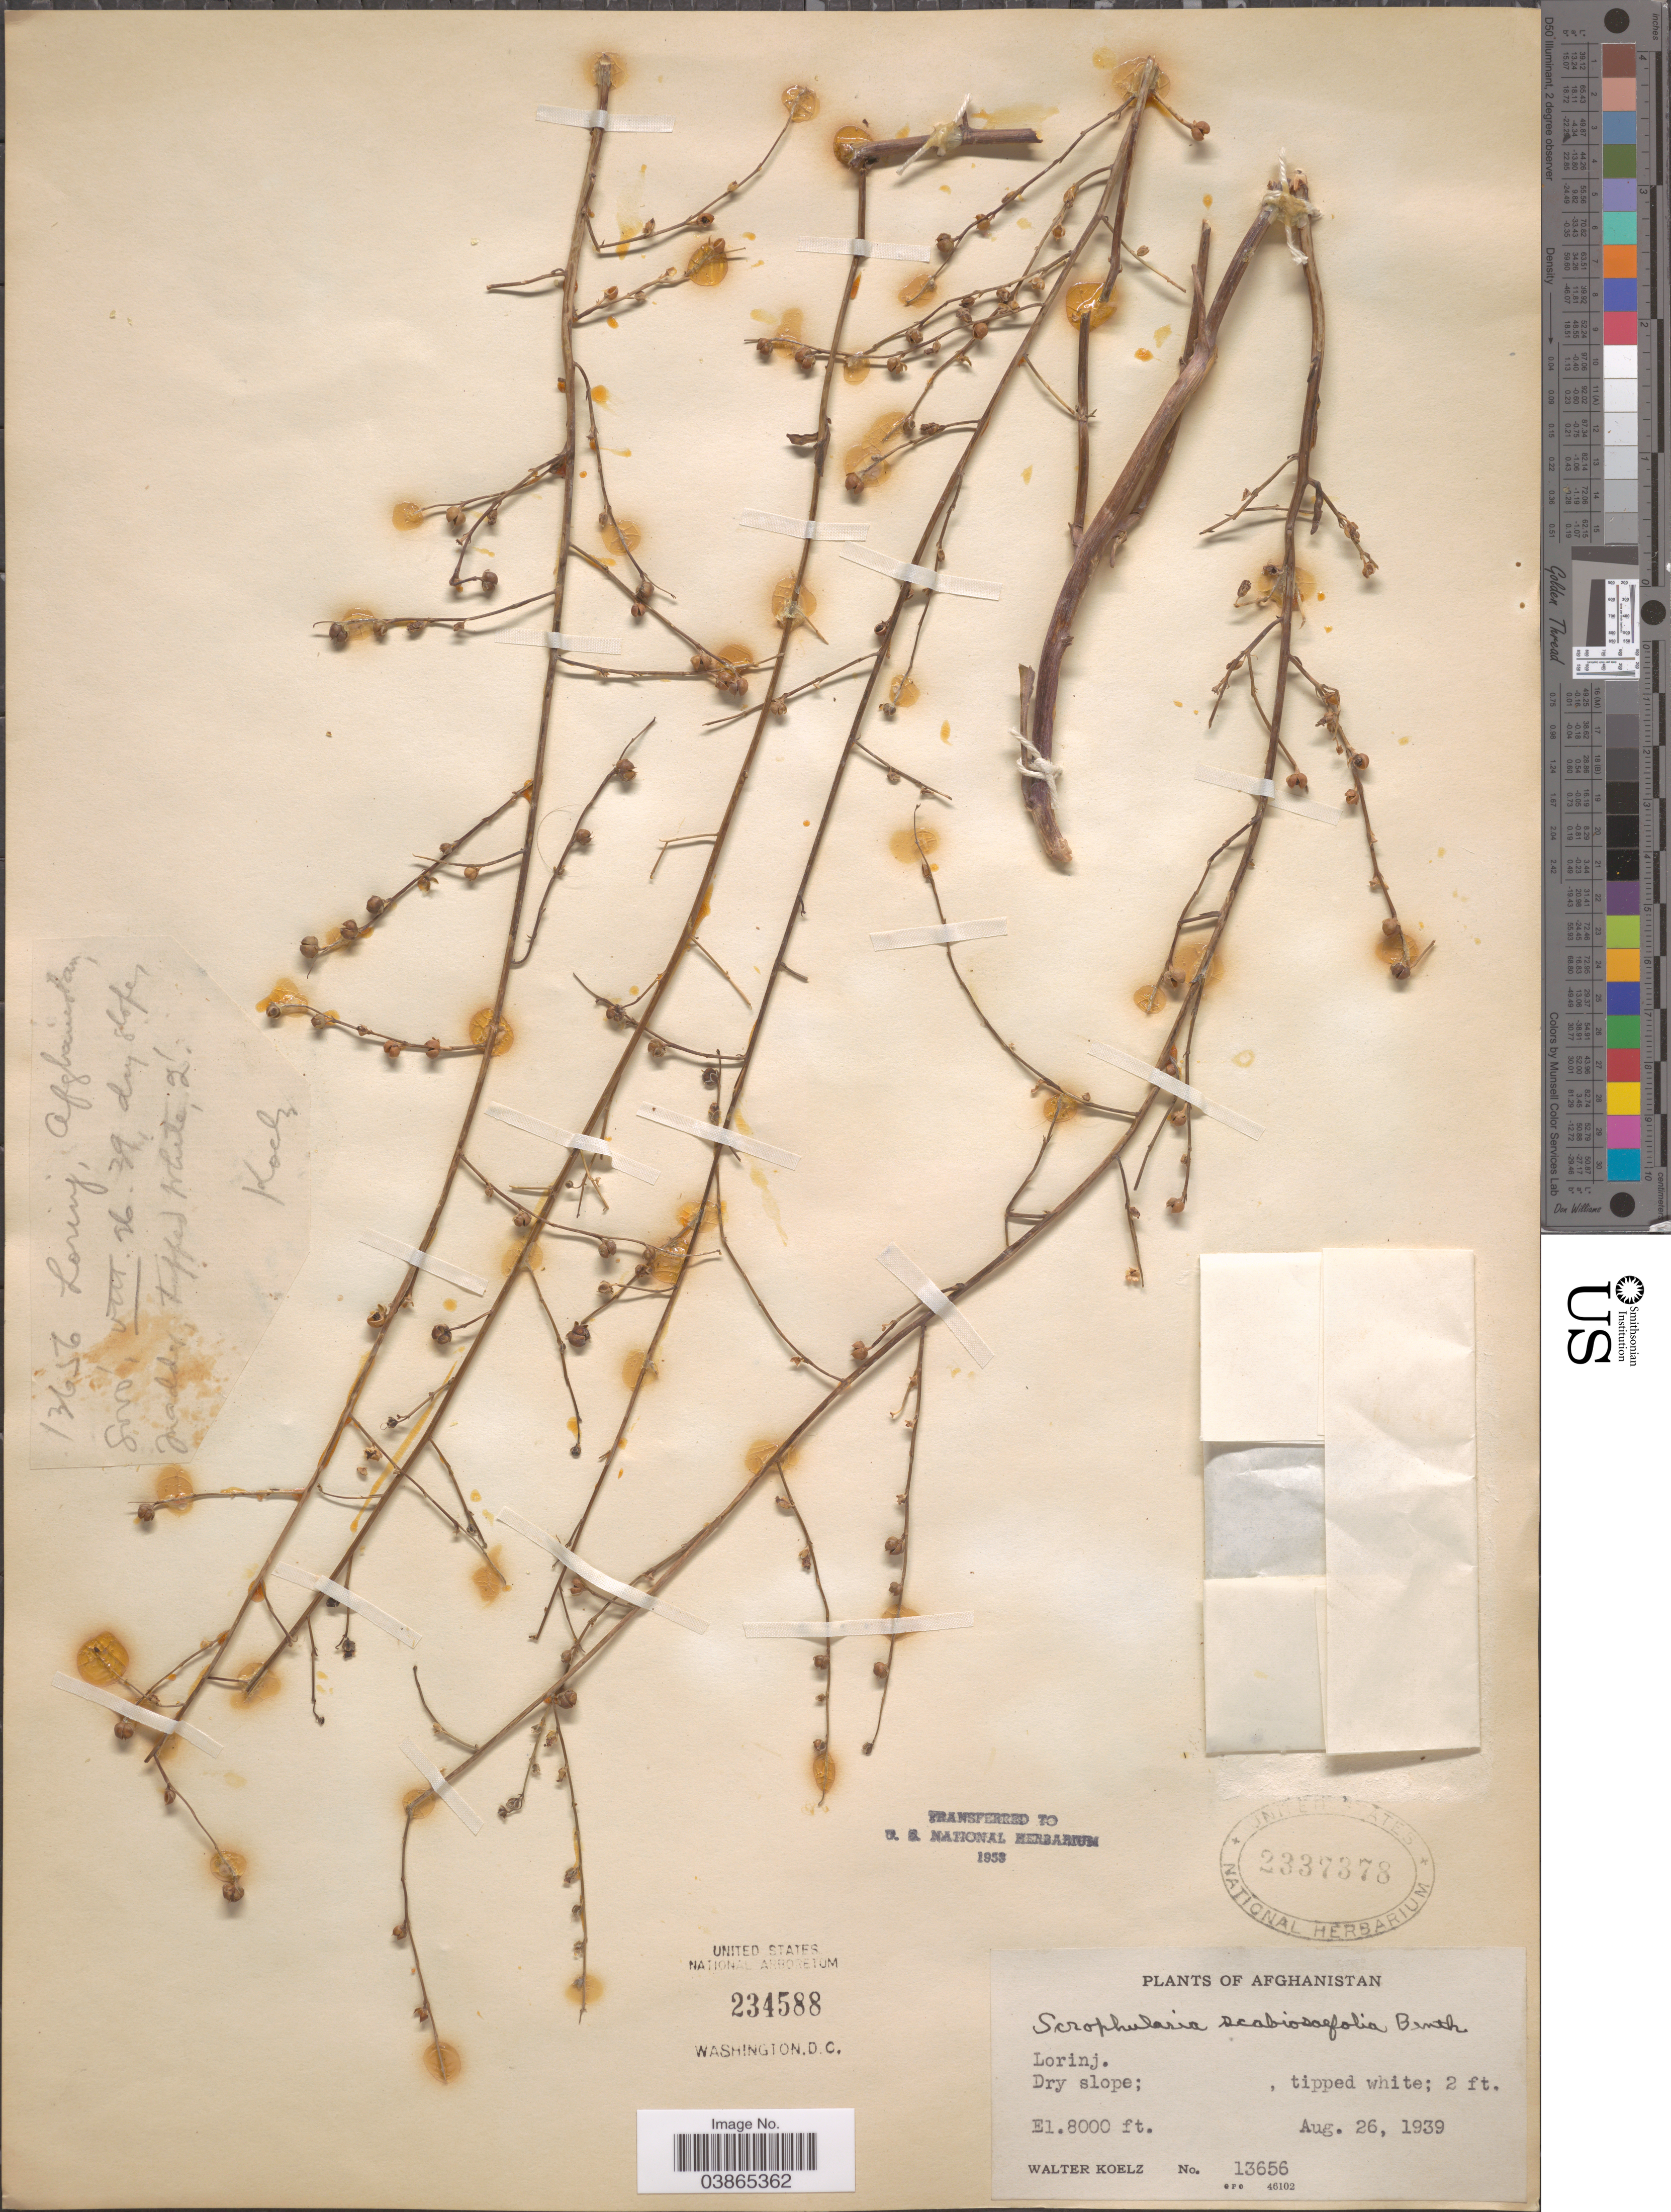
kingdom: Plantae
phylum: Tracheophyta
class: Magnoliopsida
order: Lamiales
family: Scrophulariaceae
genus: Scrophularia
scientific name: Scrophularia scabiosaefolia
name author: Benth.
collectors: W. N. Koelz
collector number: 13656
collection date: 1939-08-26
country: Afghanistan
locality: Lorinj.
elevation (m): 2438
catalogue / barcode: US 2337378